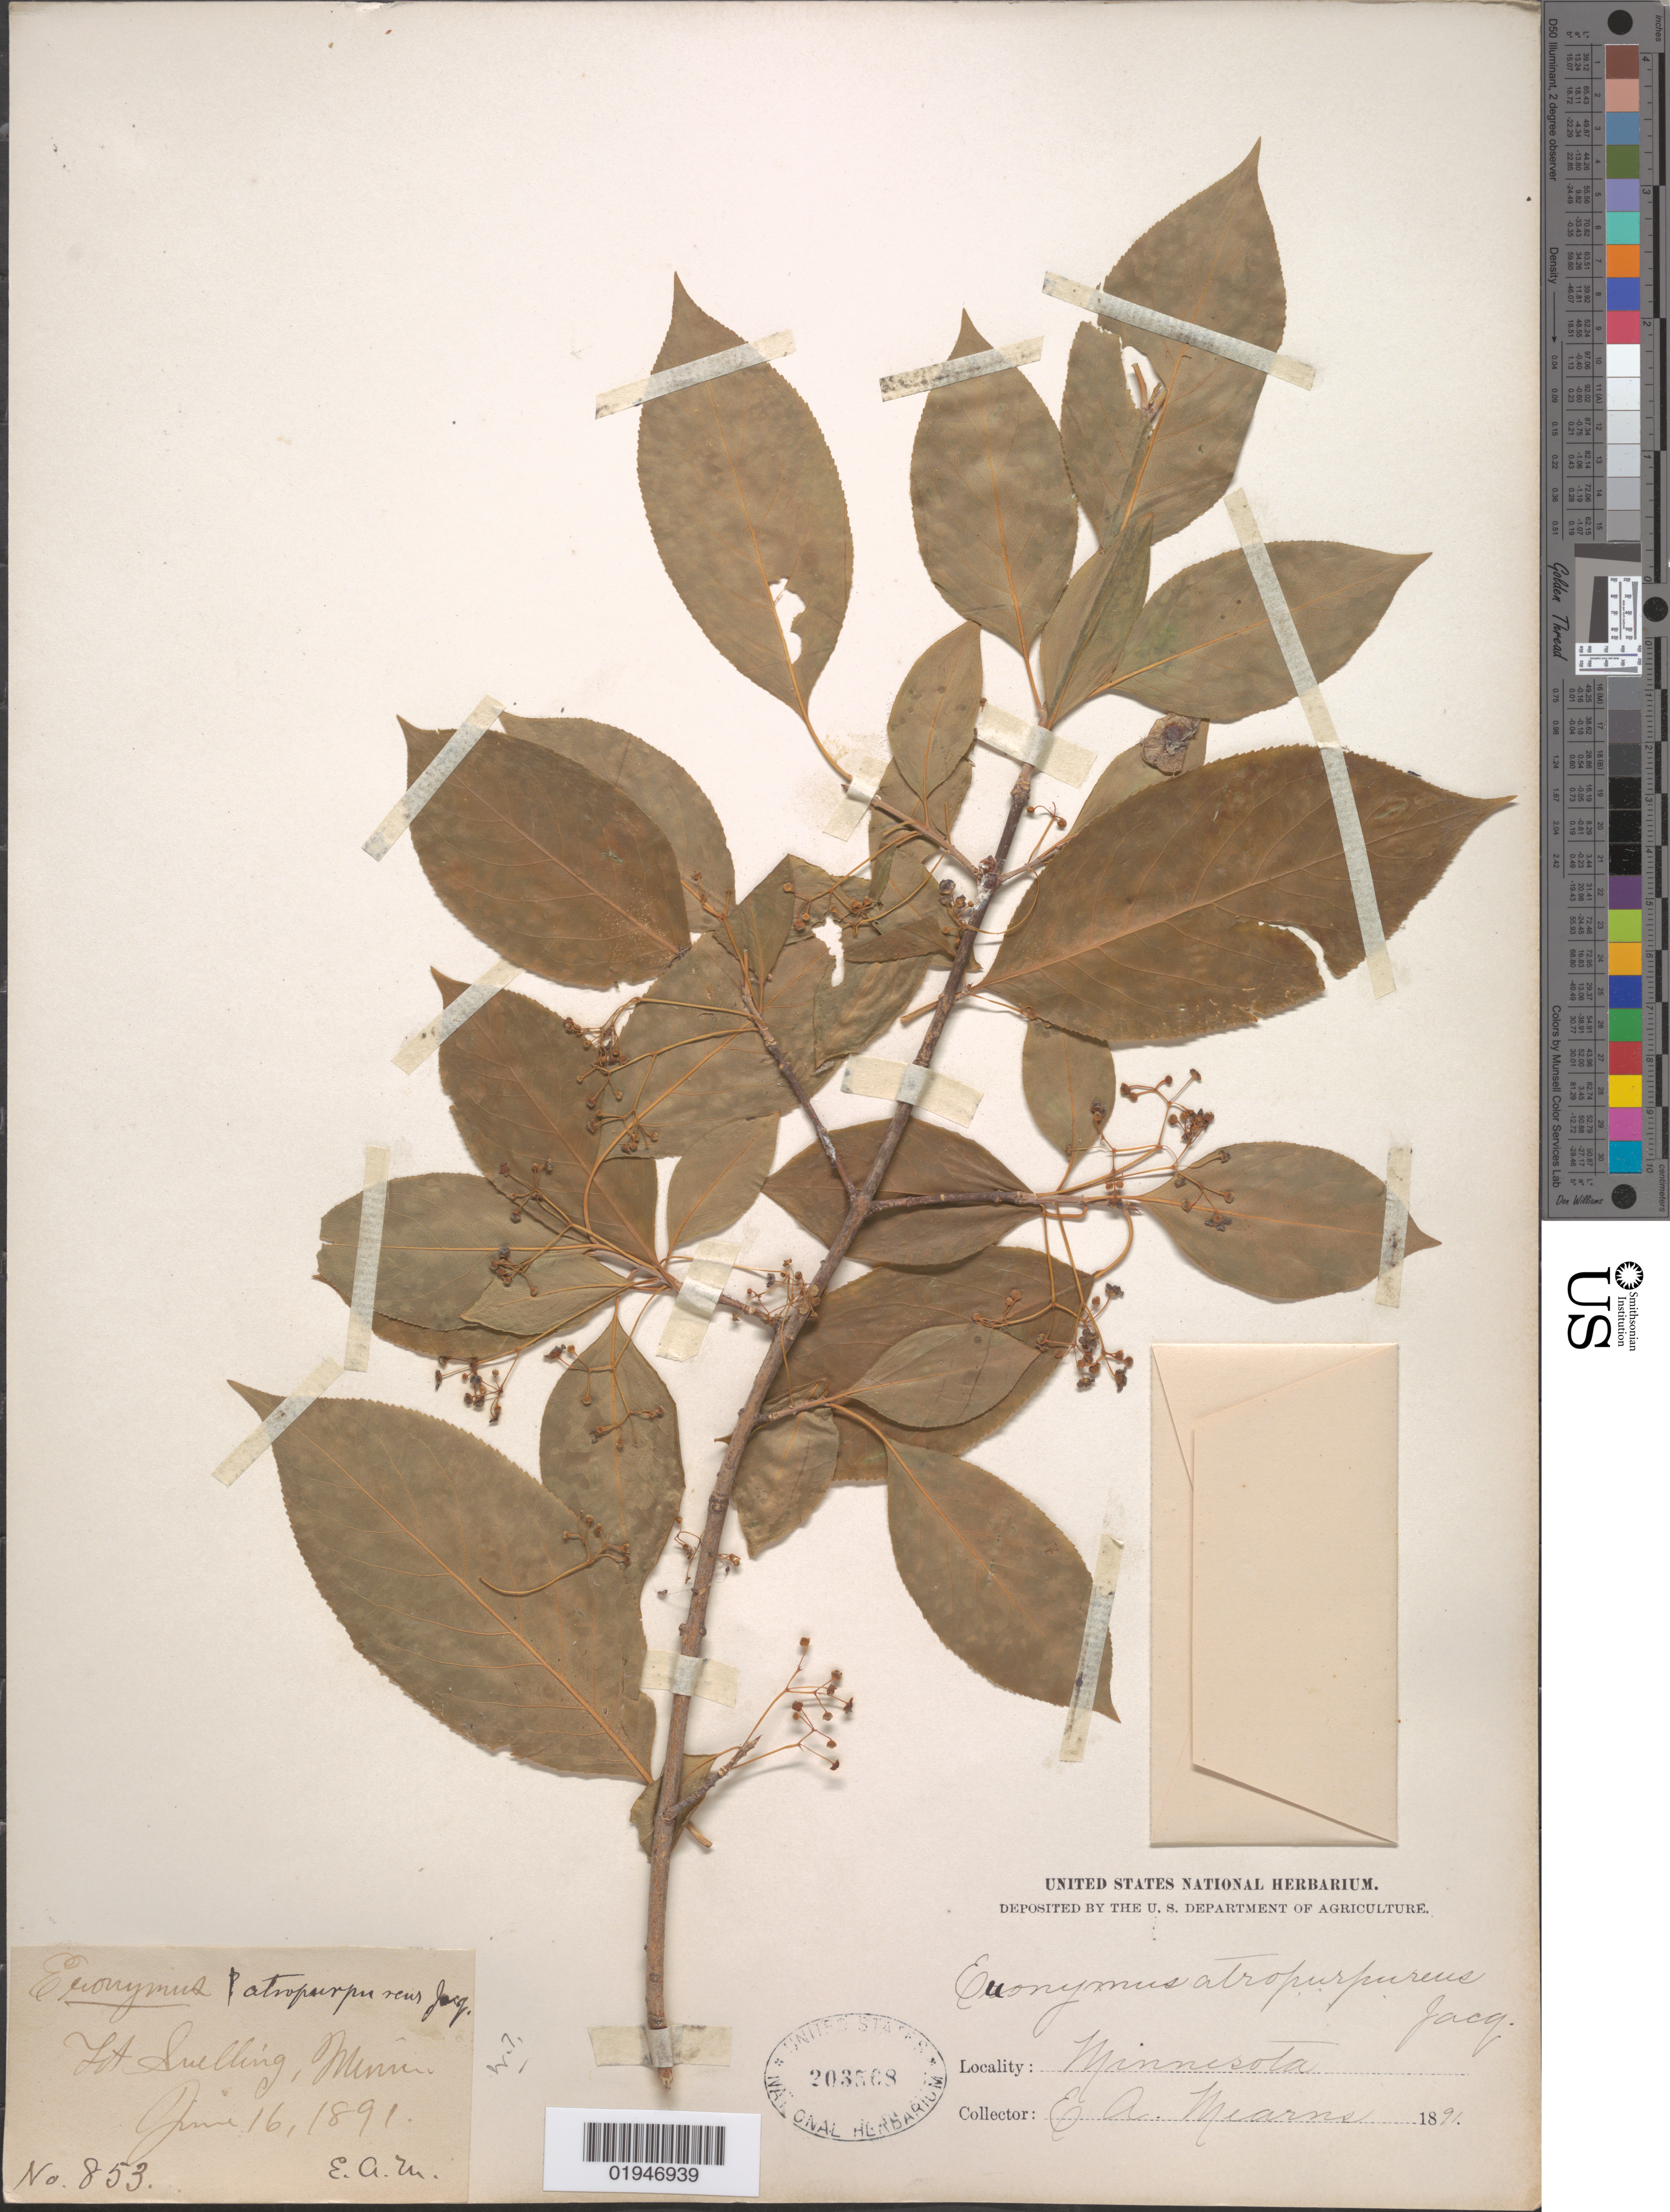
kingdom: Plantae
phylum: Tracheophyta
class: Magnoliopsida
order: Celastrales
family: Celastraceae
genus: Euonymus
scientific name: Euonymus atropurpureus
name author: Jacq.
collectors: E. A. Mearns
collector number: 853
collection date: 1891-05-16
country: United States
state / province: Minnesota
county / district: Hennepin County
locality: Ft. Snelling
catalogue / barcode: US 203568